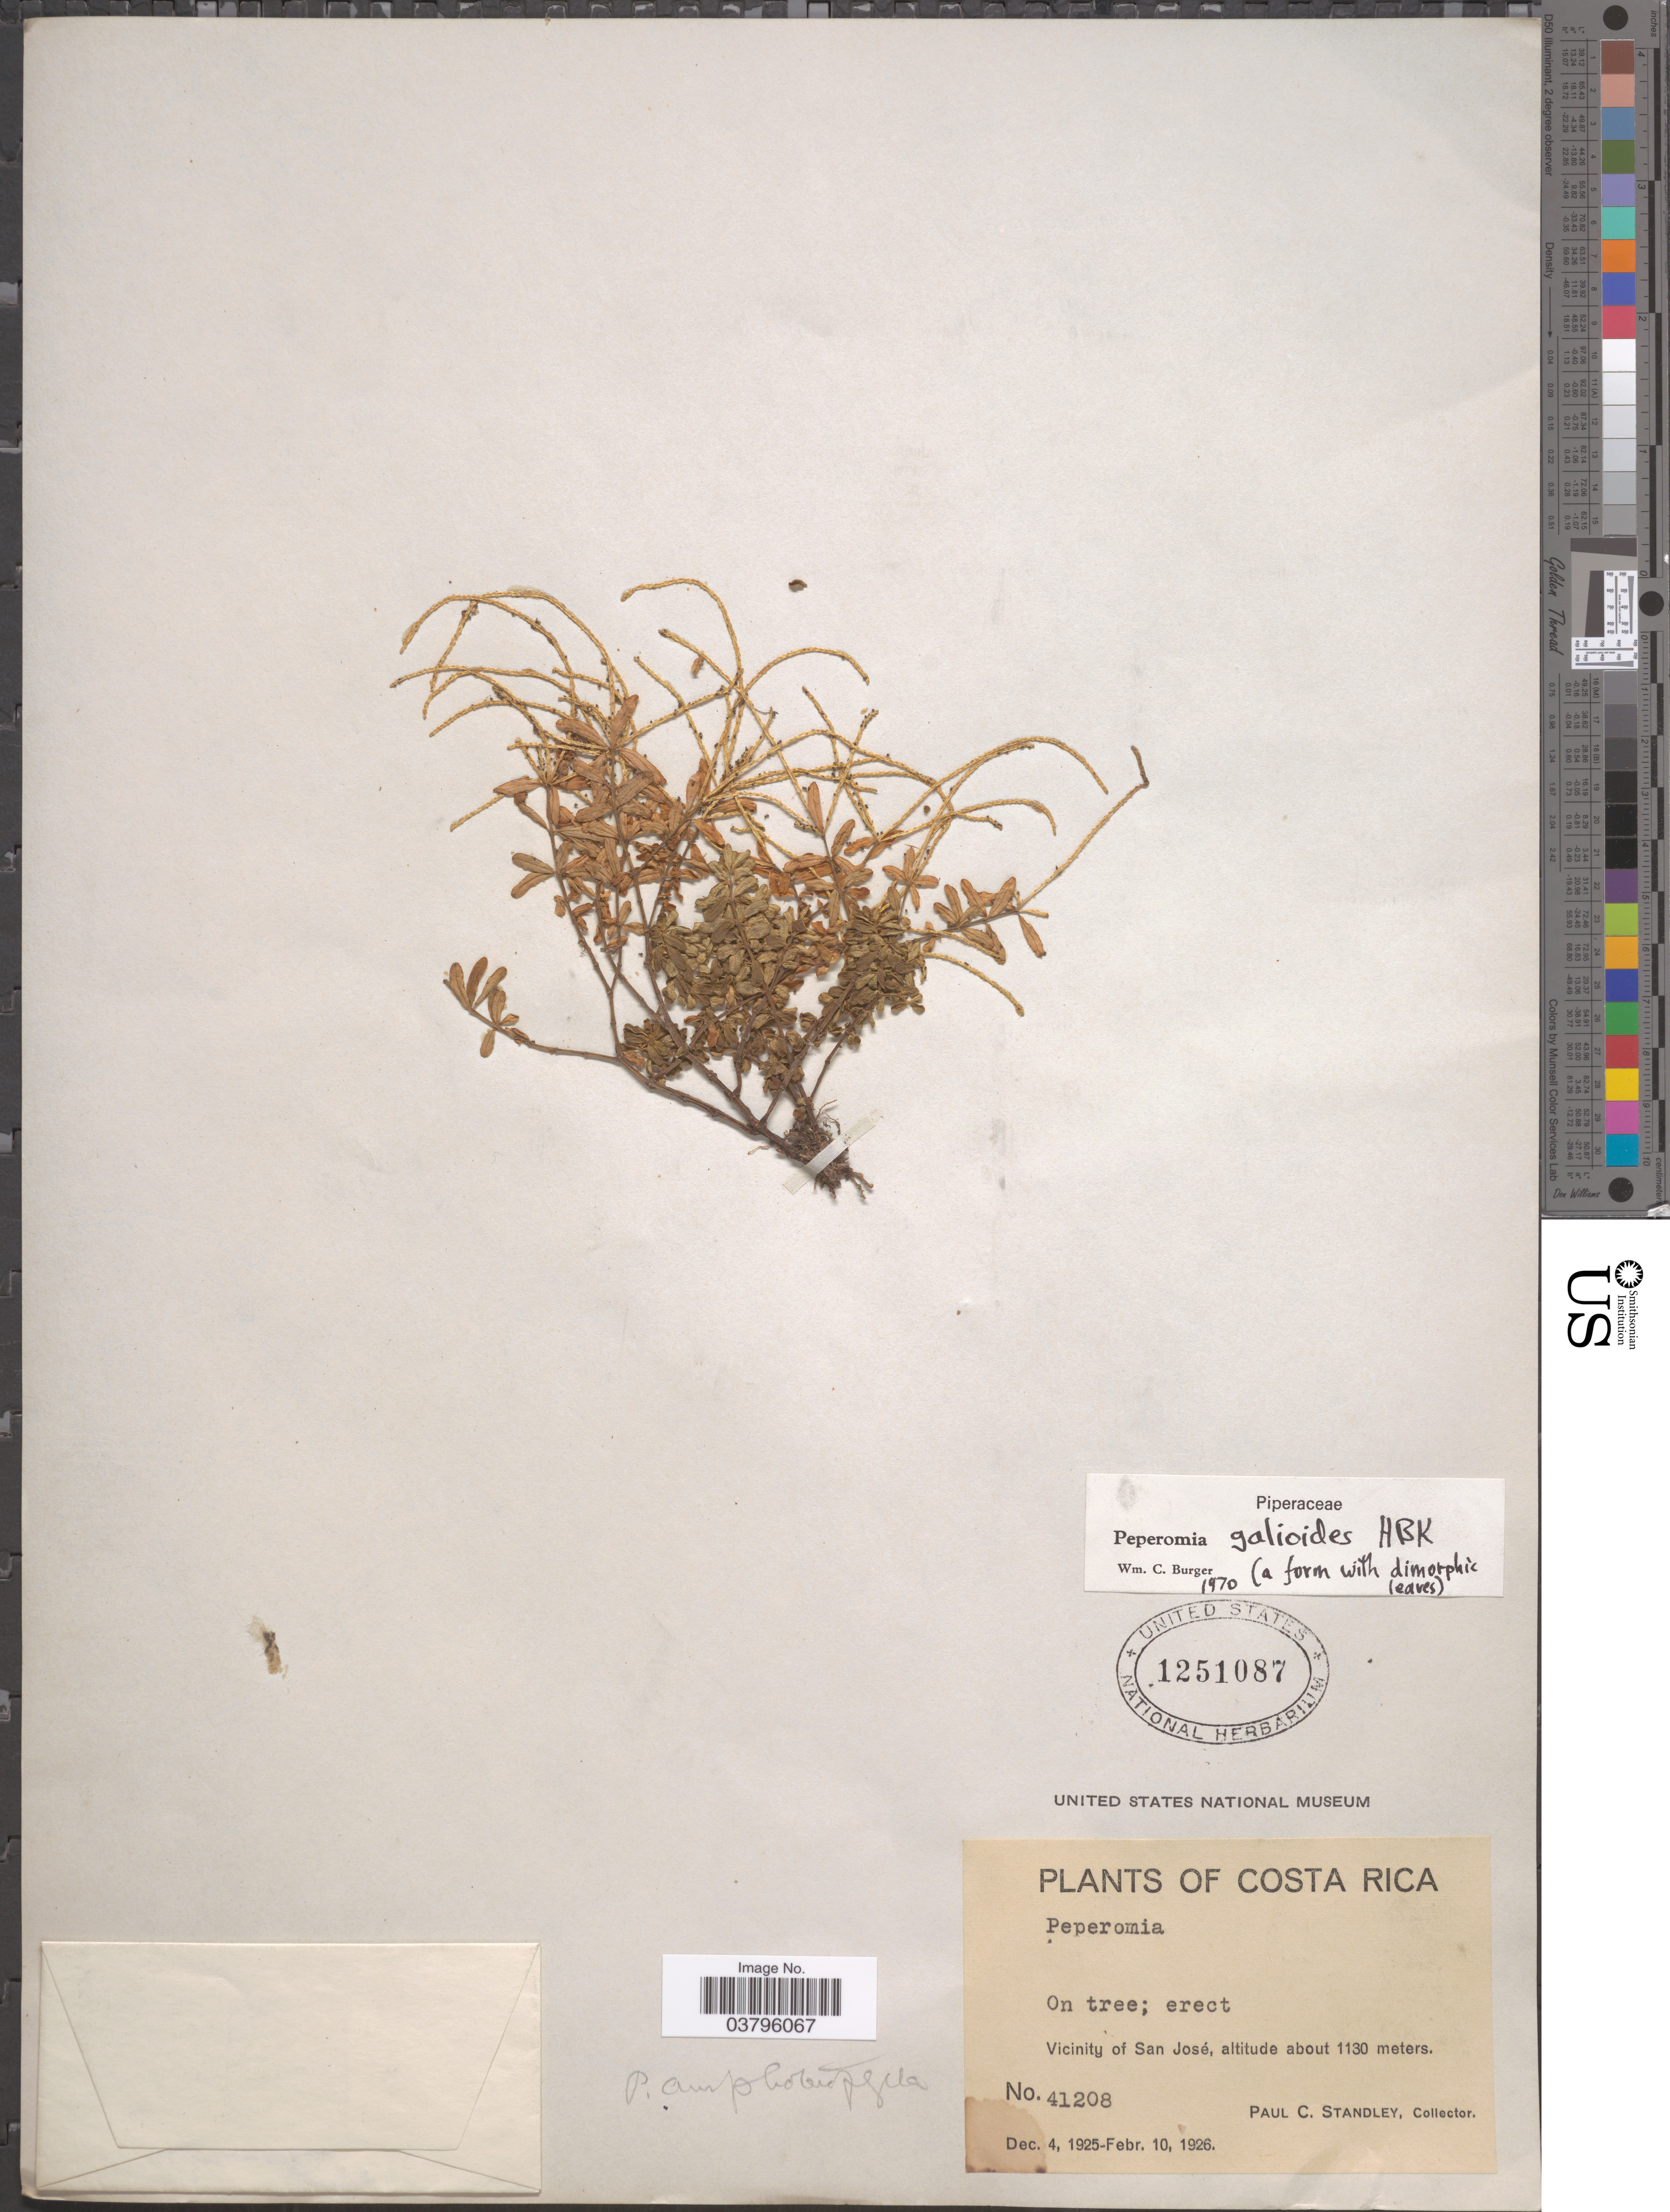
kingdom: Plantae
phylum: Tracheophyta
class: Magnoliopsida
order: Piperales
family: Piperaceae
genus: Peperomia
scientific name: Peperomia galioides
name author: Kunth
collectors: P. C. Standley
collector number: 41208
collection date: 1925-12-04/1926-02-10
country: Costa Rica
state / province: San José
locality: Vicinity of San José.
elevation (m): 1130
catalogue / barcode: US 1251087